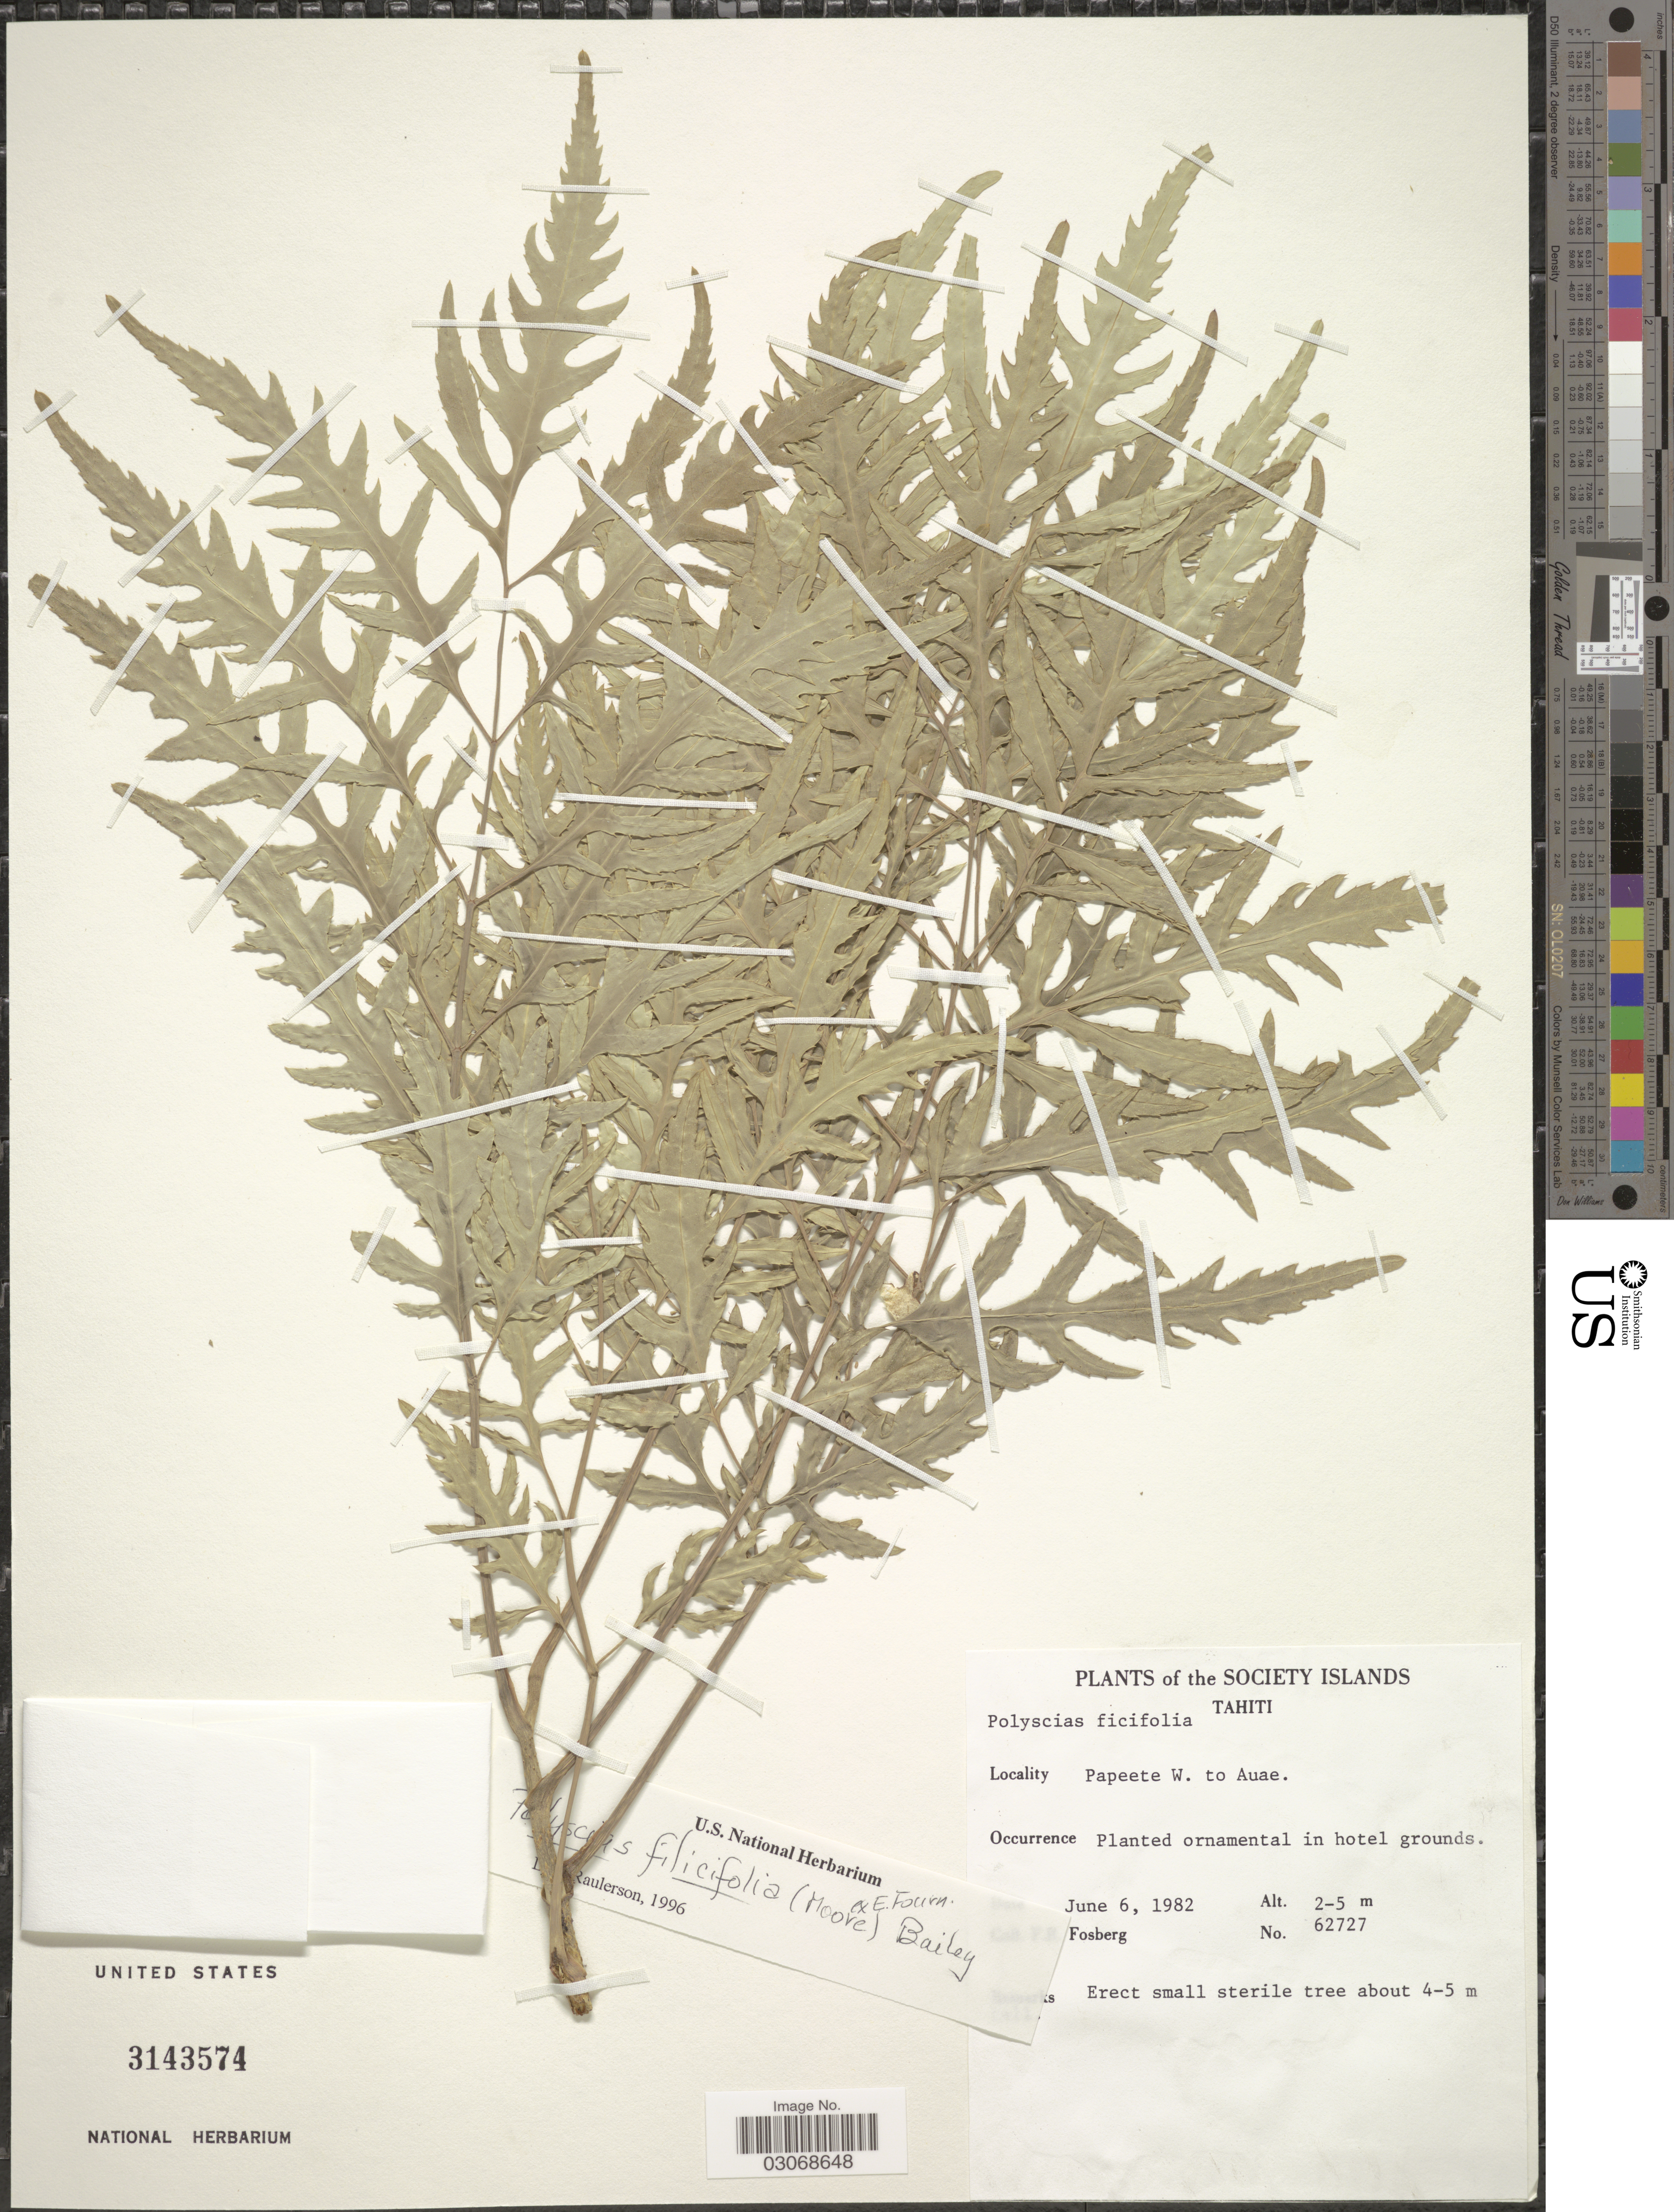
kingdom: Plantae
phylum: Tracheophyta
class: Magnoliopsida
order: Apiales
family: Araliaceae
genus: Polyscias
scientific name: Polyscias filicifolia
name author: (C. Moore ex E. Fourn.) L.H. Bailey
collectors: F. R. Fosberg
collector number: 62727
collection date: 1982-06-06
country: French Polynesia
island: Tahiti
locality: The Society Islands, Tahiti, Papeete W. to Auae. Planted ornamental in hotel grounds.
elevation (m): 2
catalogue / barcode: US 3143574